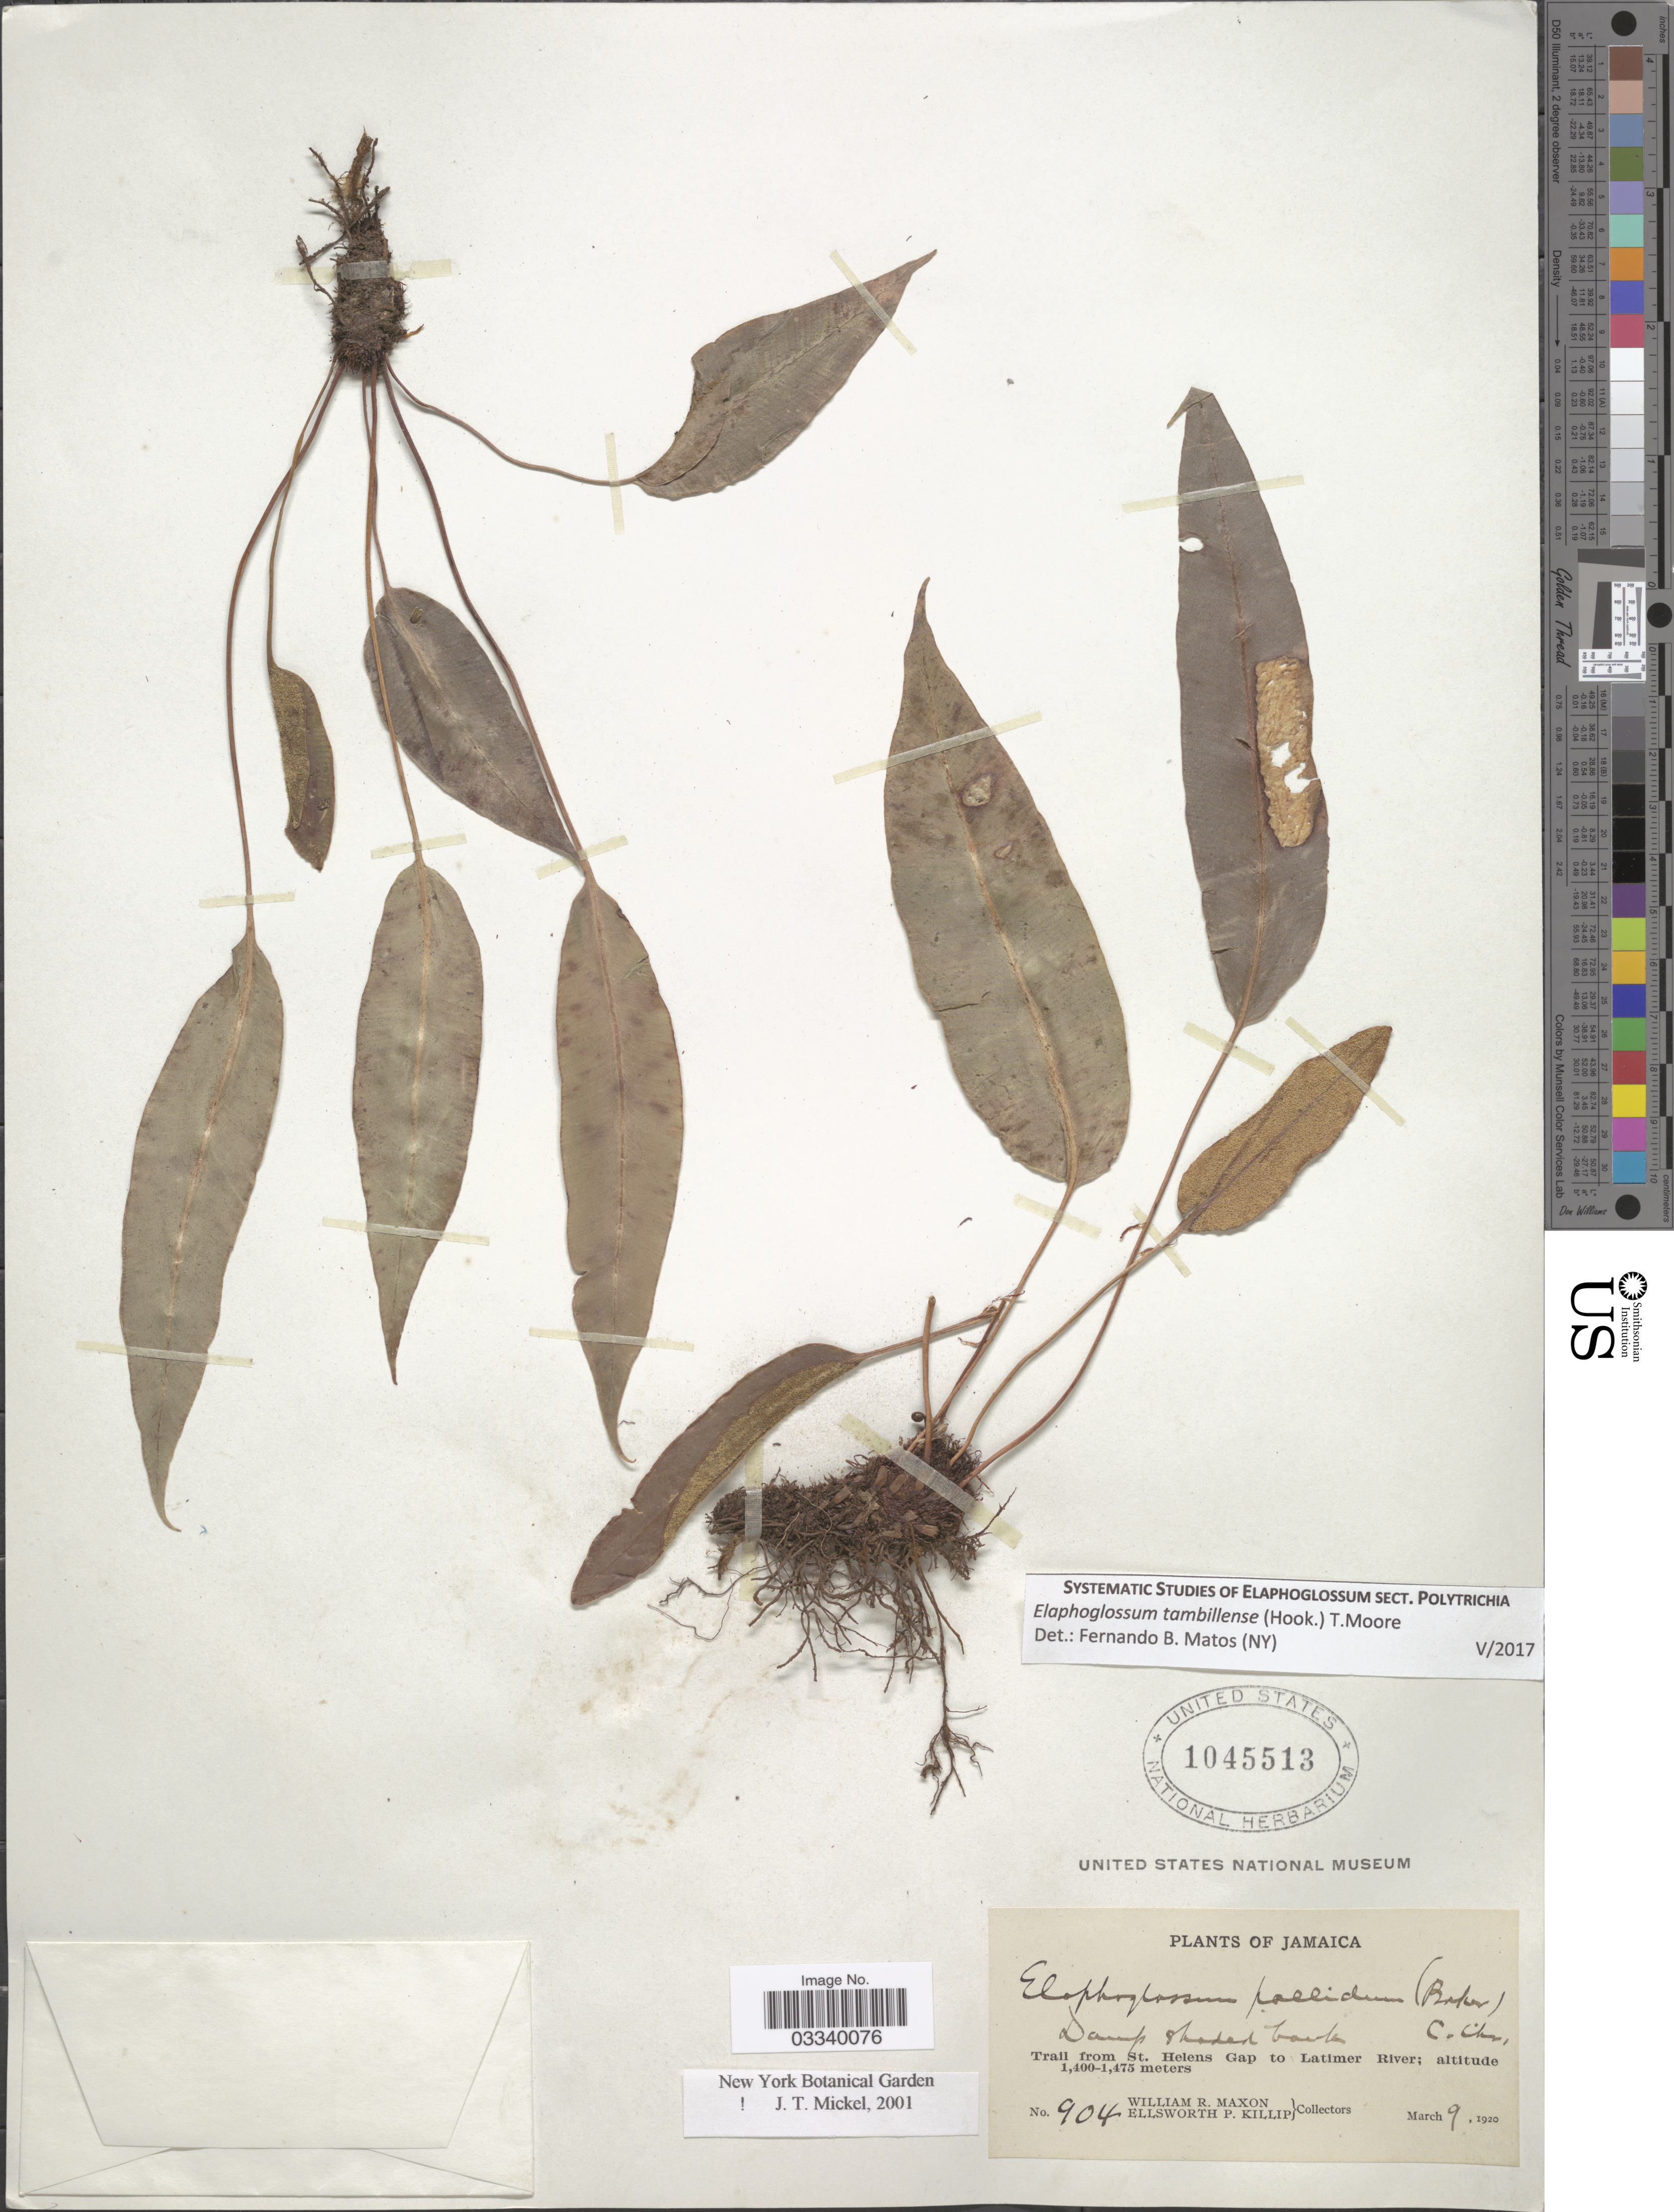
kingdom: Plantae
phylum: Tracheophyta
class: Polypodiopsida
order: Polypodiales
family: Dryopteridaceae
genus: Elaphoglossum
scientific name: Elaphoglossum tambillense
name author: (Hook.) T. Moore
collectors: W. R. Maxon & E. P. Killip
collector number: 904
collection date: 1920-03-09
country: Jamaica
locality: Trail from St. Helens Gap to Latimer River.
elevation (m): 1400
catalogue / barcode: US 1045513